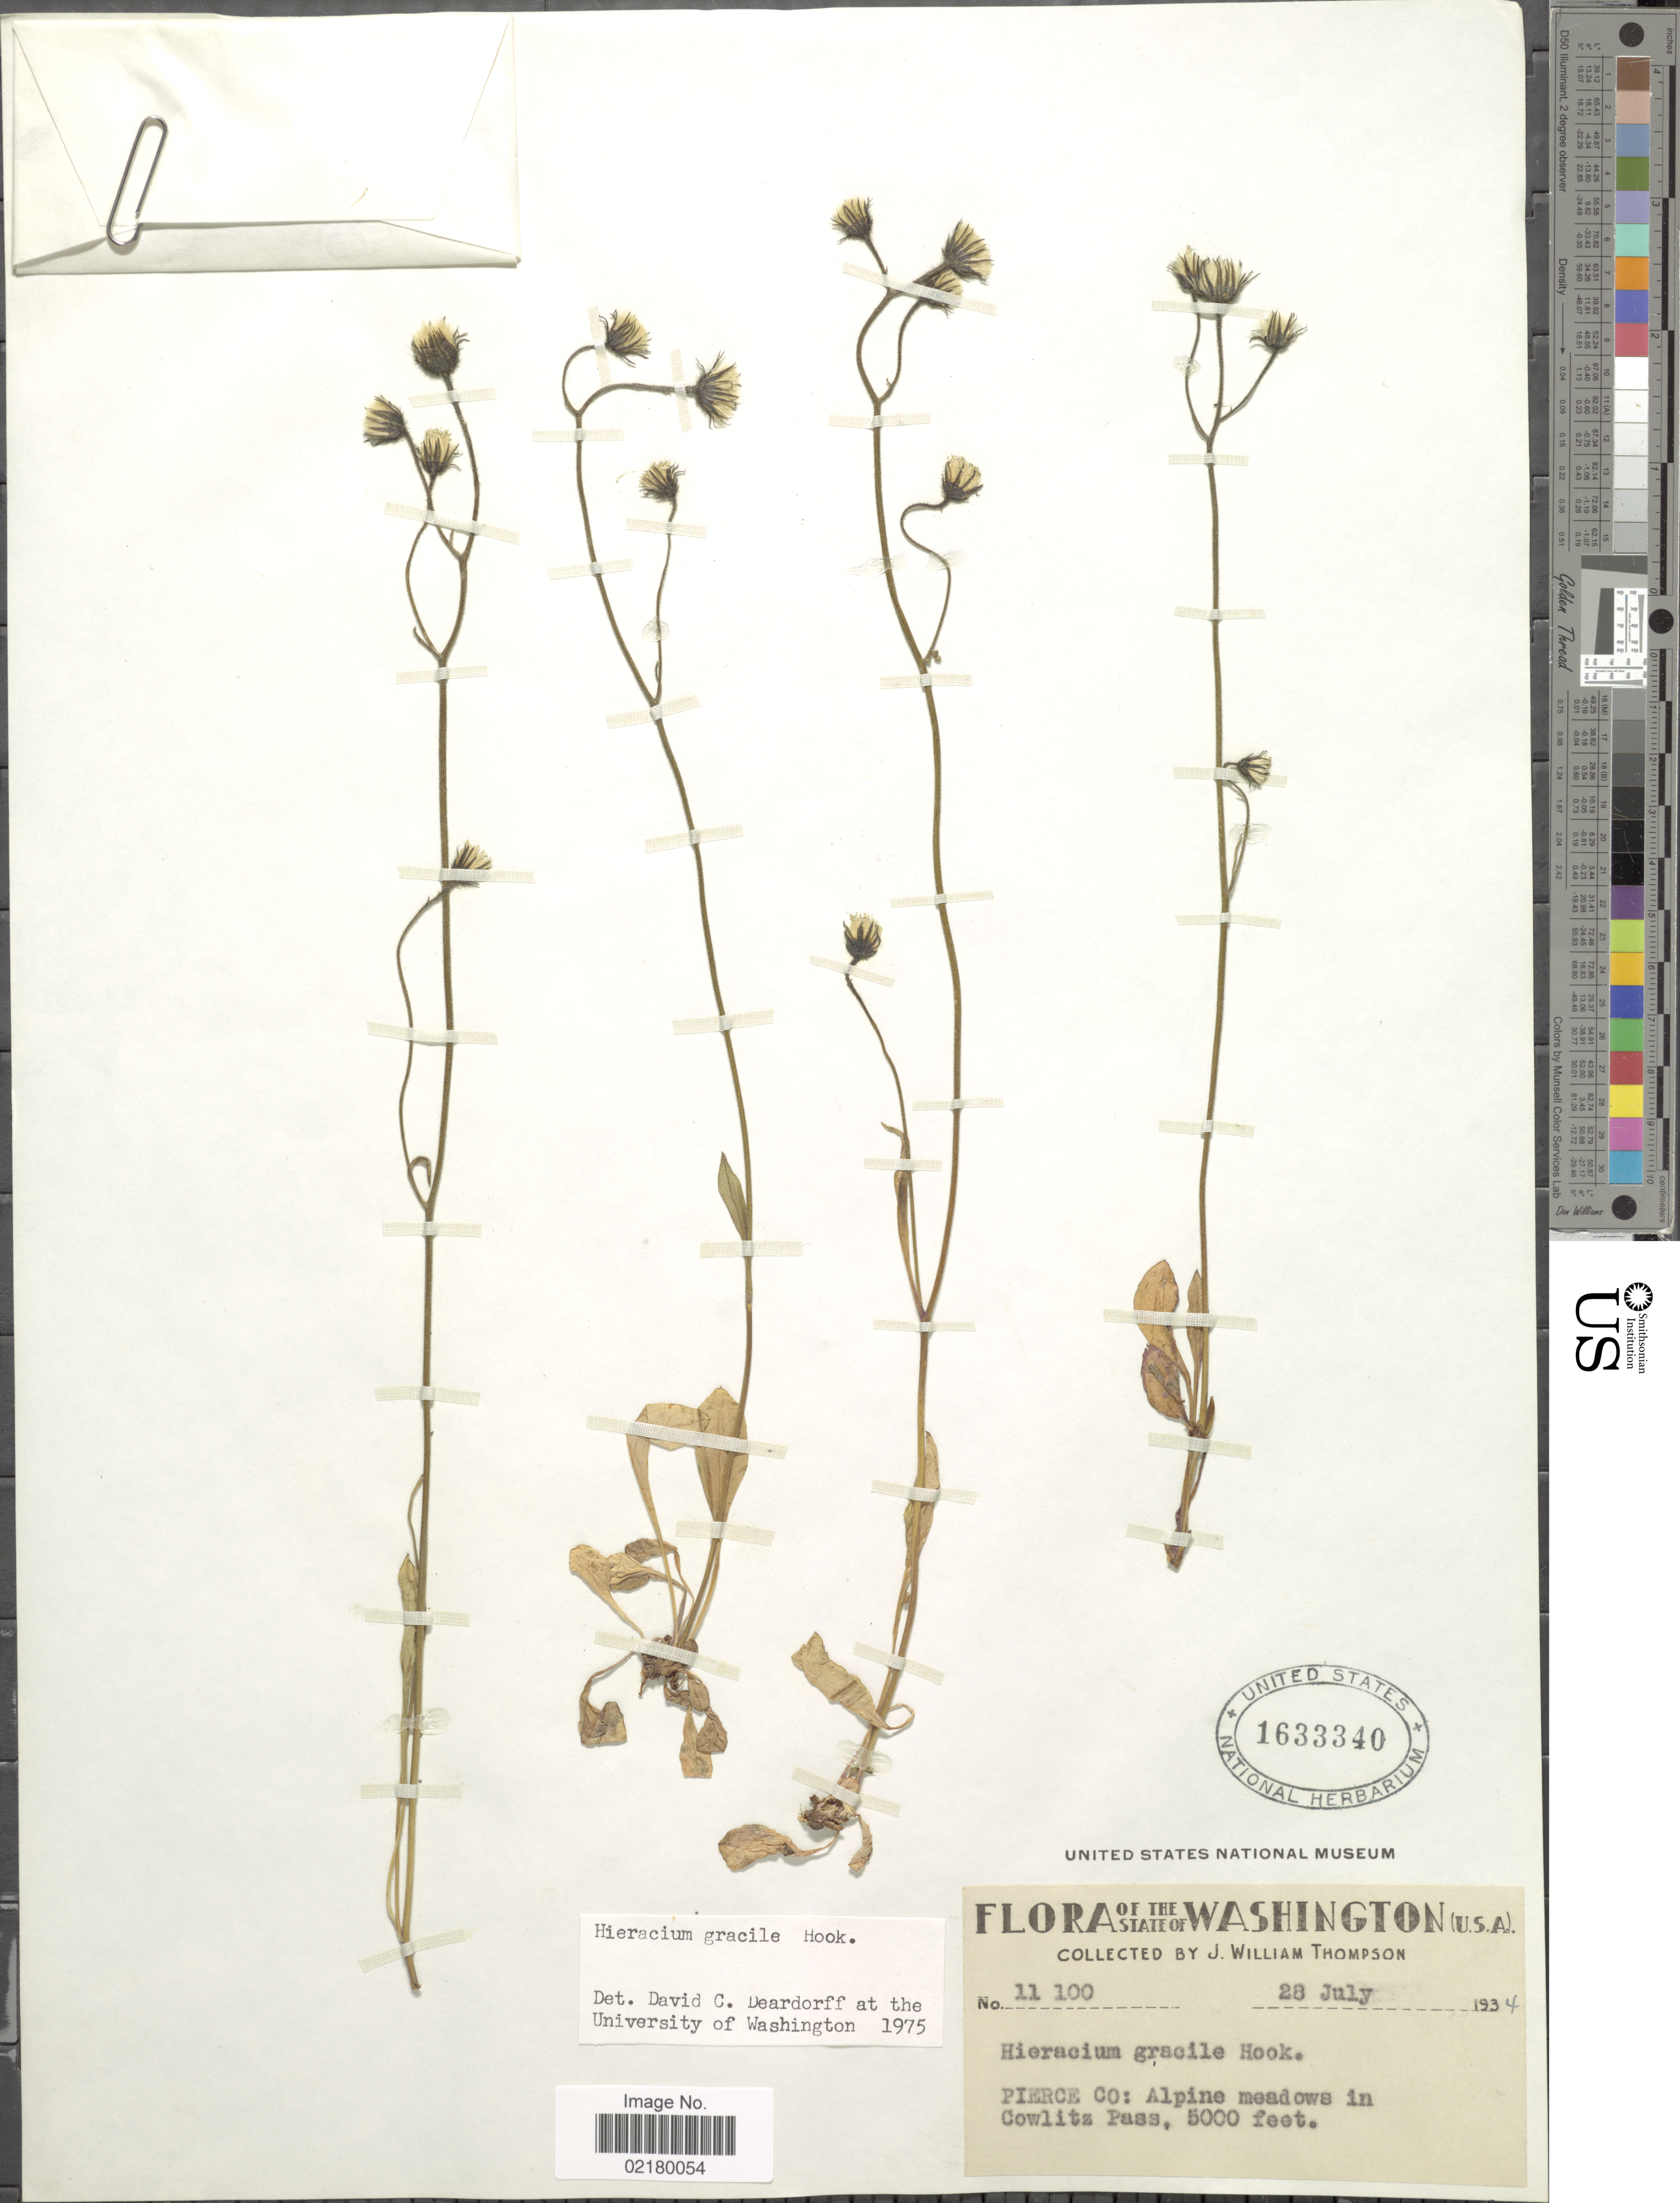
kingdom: Plantae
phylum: Tracheophyta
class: Magnoliopsida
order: Asterales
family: Asteraceae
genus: Hieracium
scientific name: Hieracium triste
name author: Willd. ex Spreng.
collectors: J. W. Thompson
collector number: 11100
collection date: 1934-07-28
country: United States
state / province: Washington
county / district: Pierce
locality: Pierce Co: Alpine meadows in Cowlitz Pass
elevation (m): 1524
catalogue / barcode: US 1633340